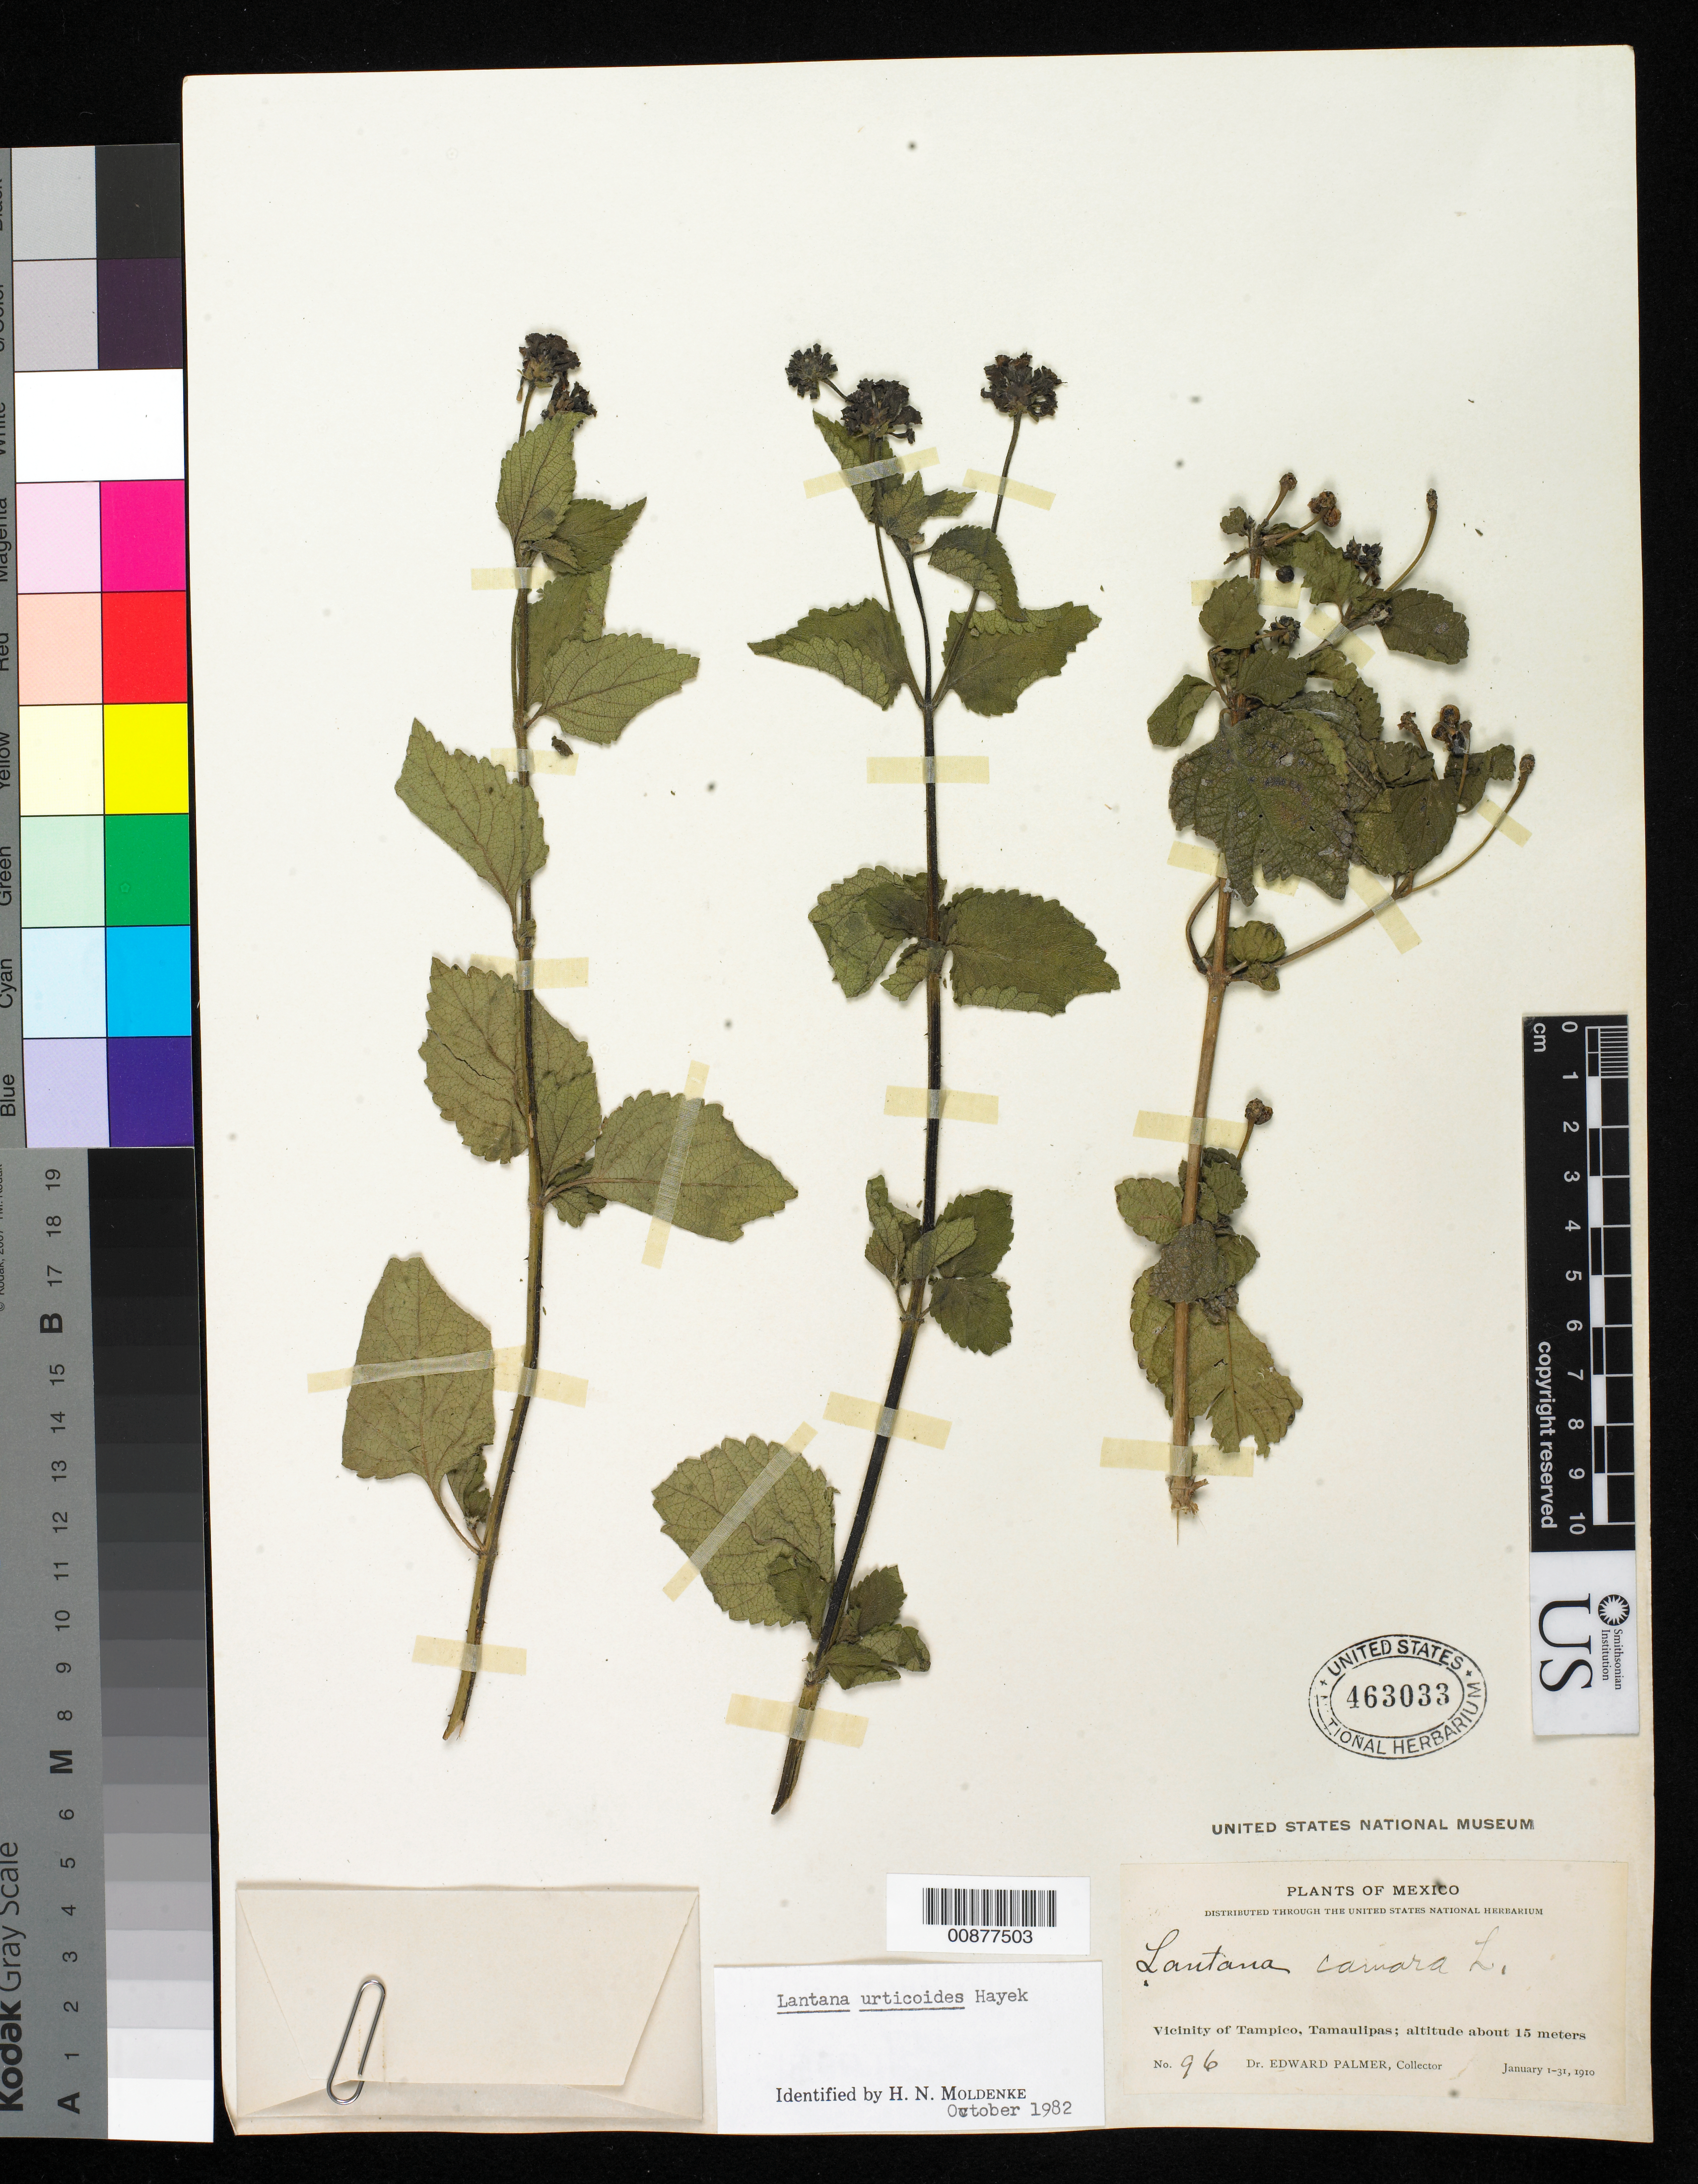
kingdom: Plantae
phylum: Tracheophyta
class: Magnoliopsida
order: Lamiales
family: Verbenaceae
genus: Lantana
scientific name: Lantana urticoides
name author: Hayek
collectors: E. Palmer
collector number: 96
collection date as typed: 01 Jan 1910 to 31 Jan 1910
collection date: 1910-01-01/1910-01-31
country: Mexico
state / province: Tamaulipas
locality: Vicinity of Tampico, Tamaulipas.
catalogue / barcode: US 463033